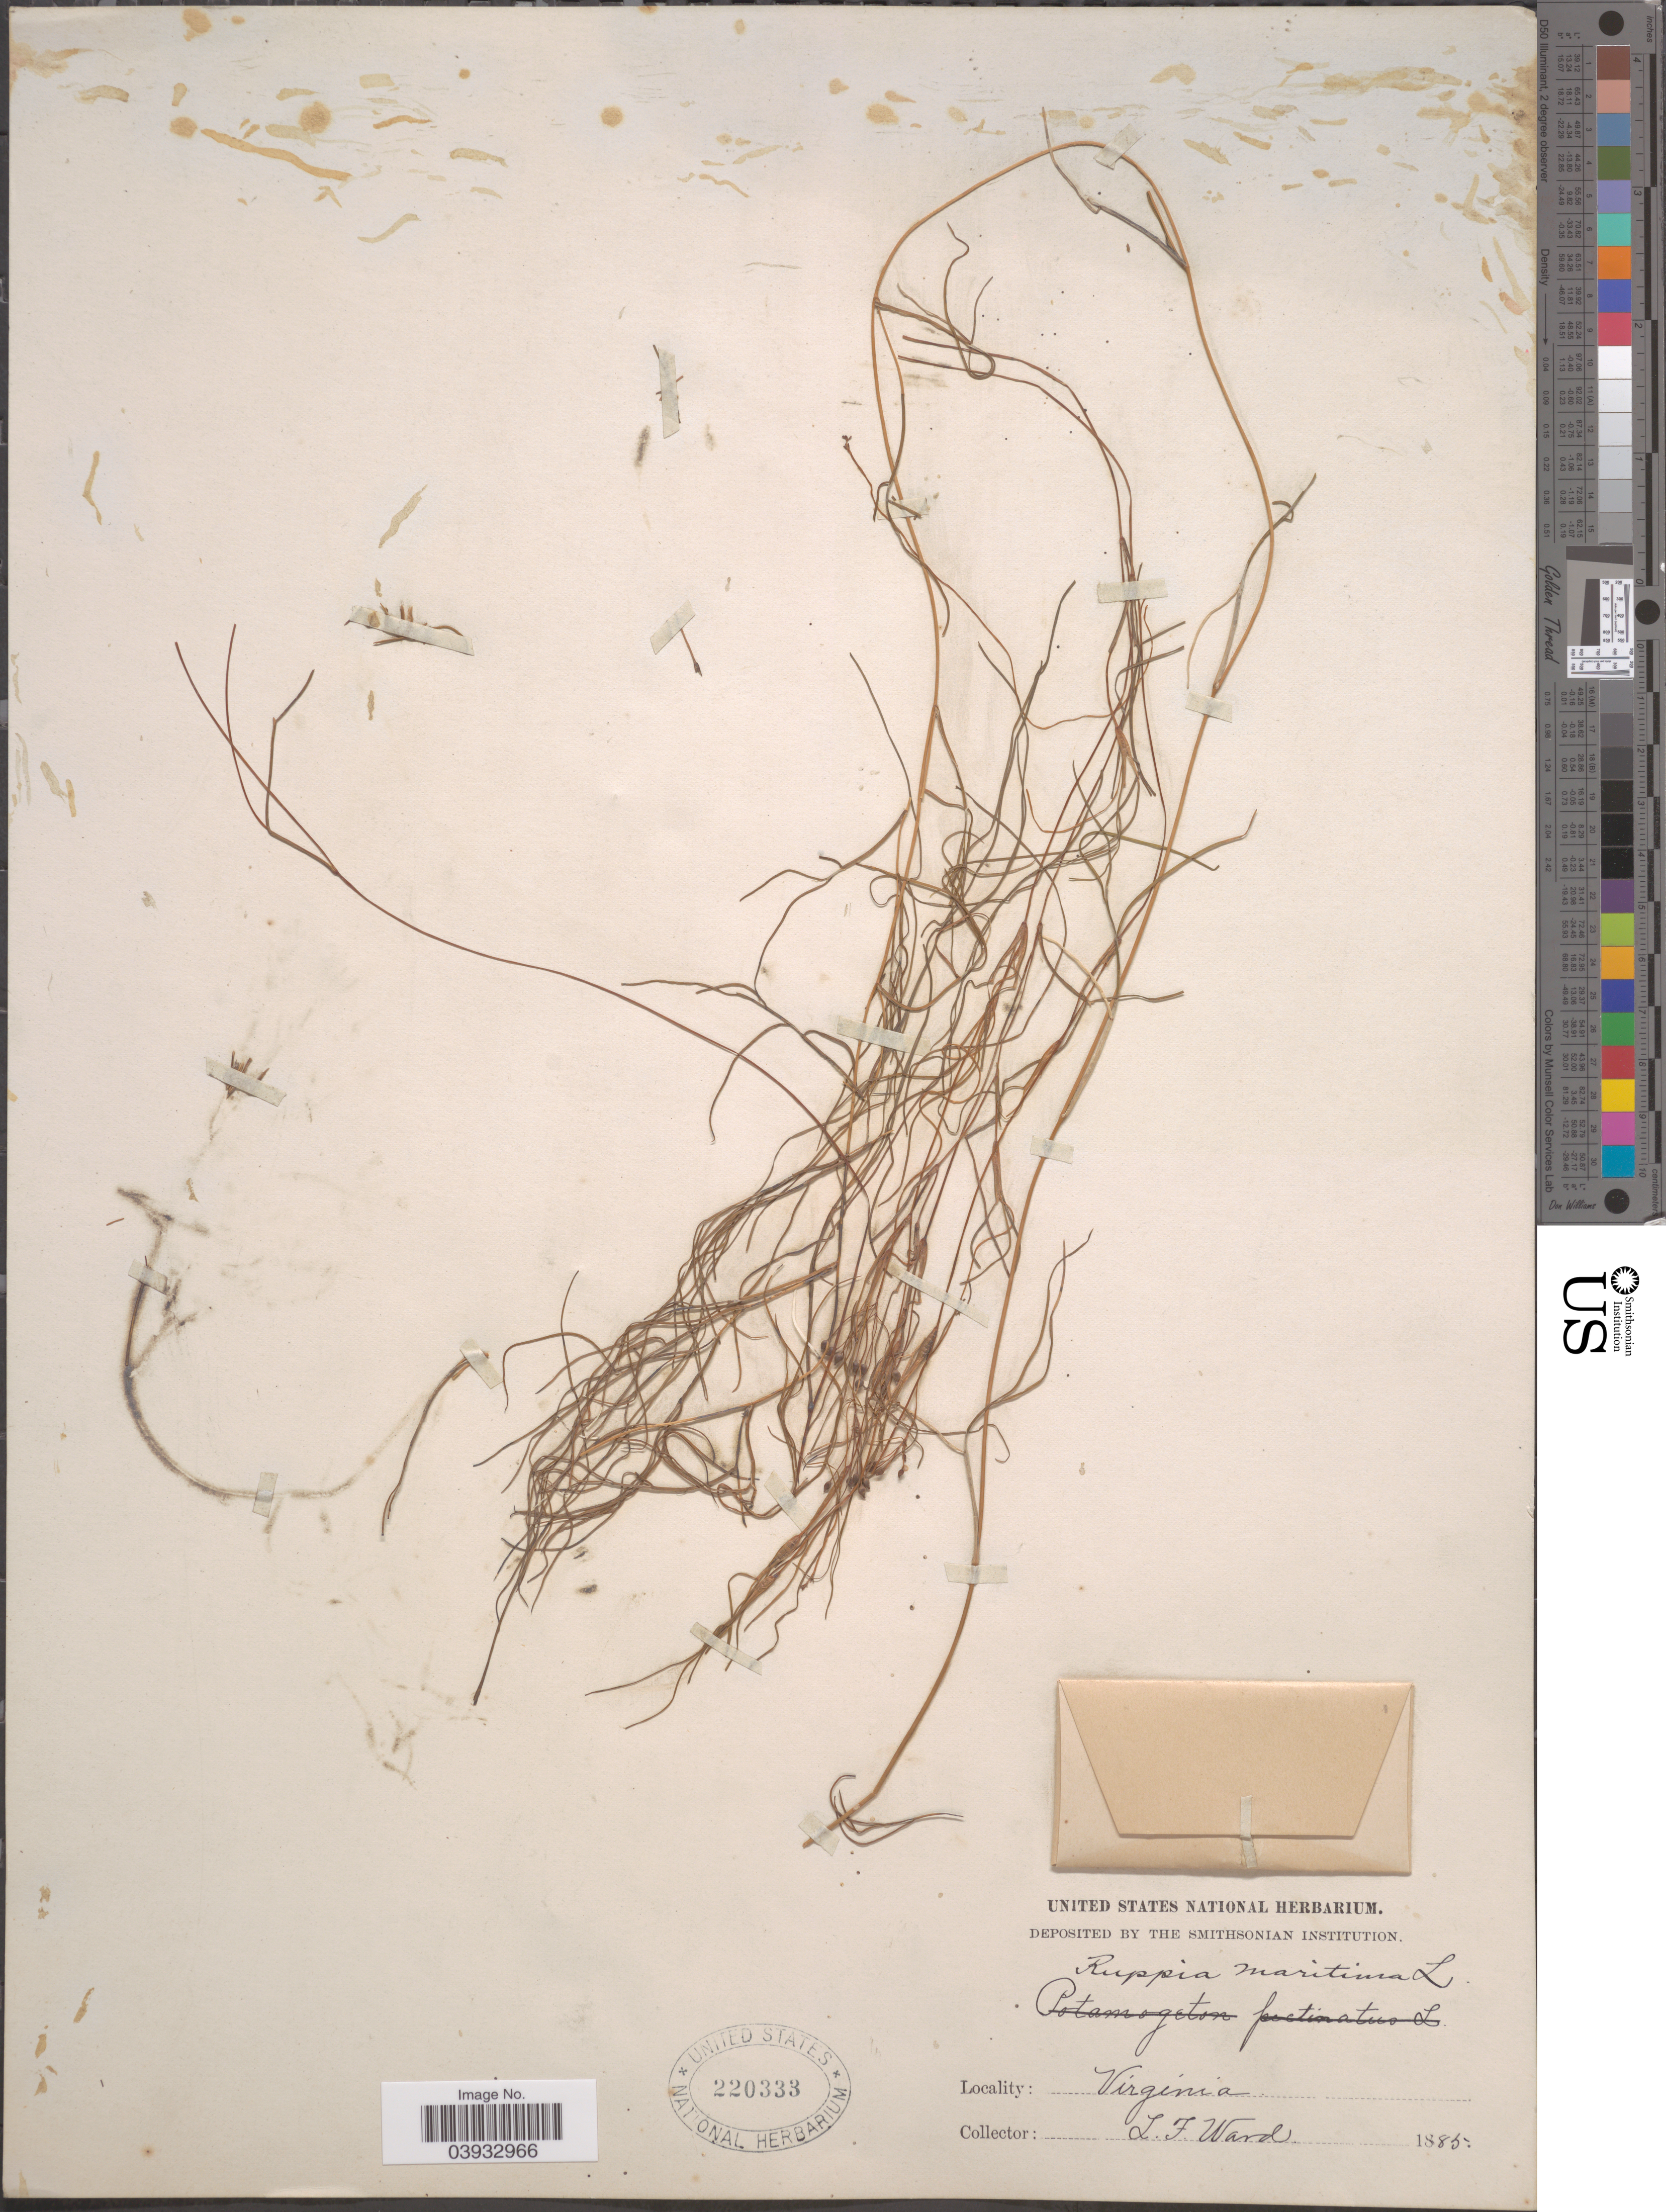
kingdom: Plantae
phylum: Tracheophyta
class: Liliopsida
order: Alismatales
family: Ruppiaceae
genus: Ruppia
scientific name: Ruppia maritima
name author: L.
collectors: L. Ward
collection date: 1885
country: United States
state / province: Virginia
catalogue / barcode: US 220333